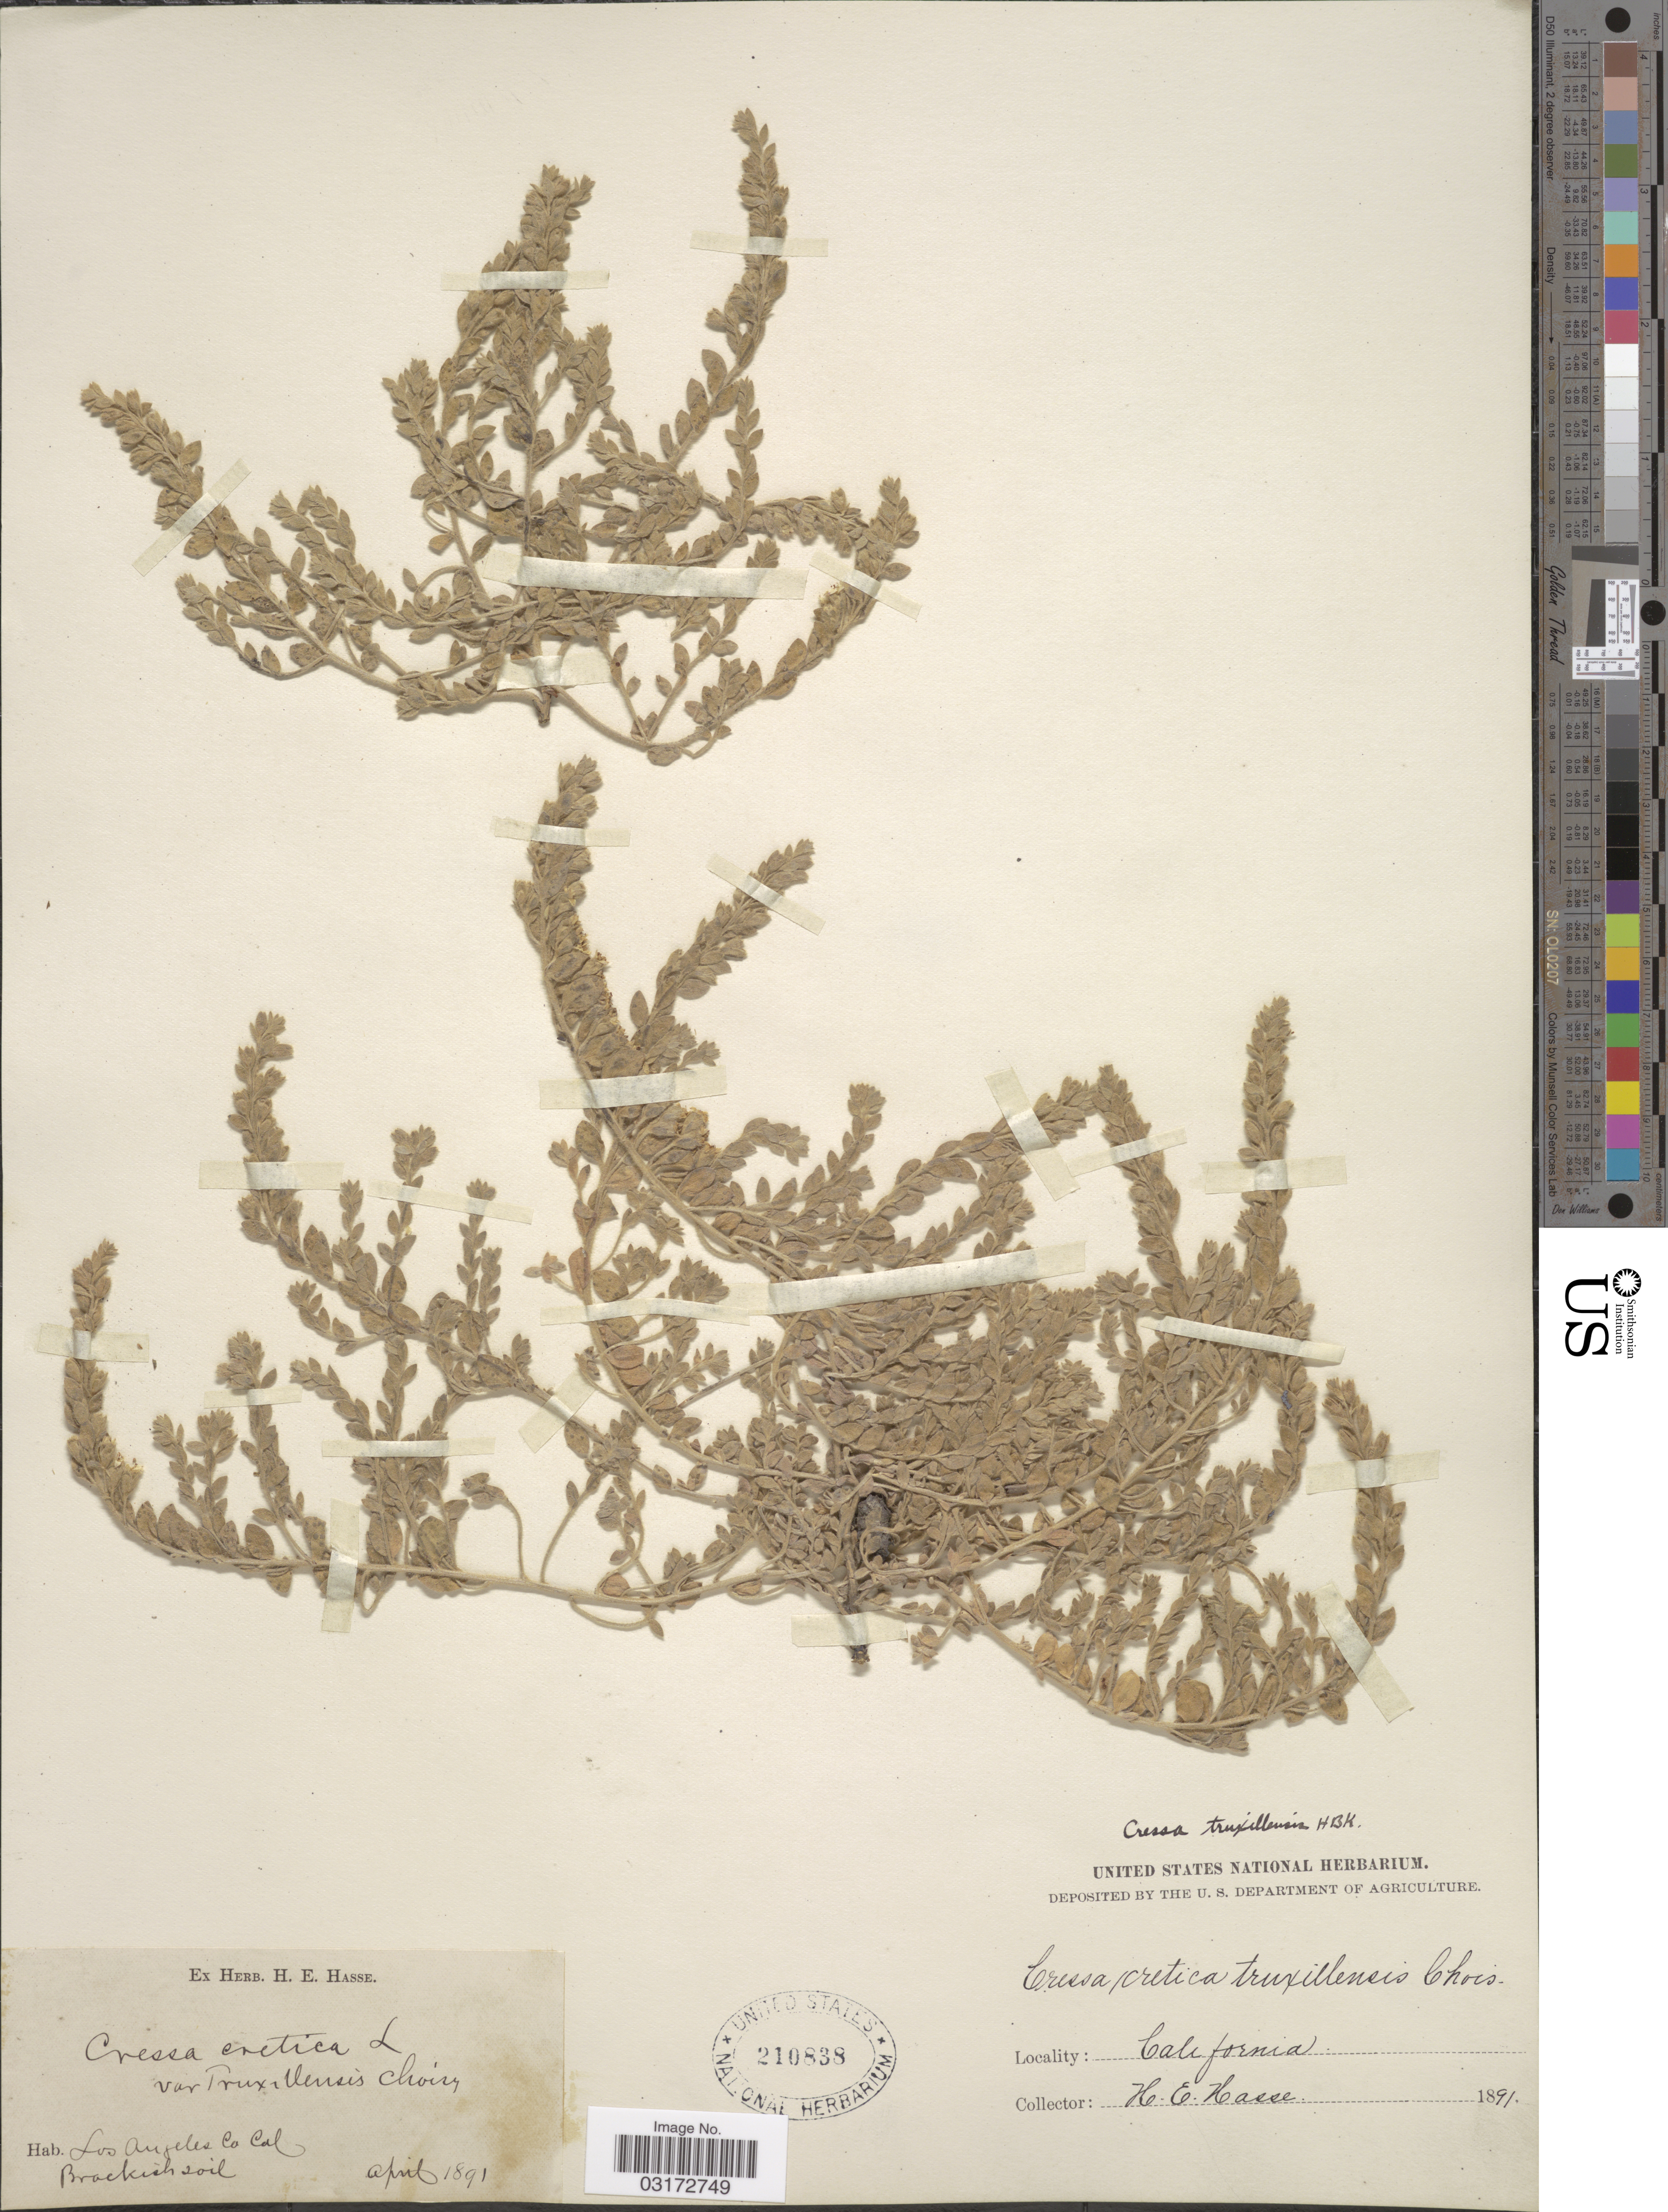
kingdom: Plantae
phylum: Tracheophyta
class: Magnoliopsida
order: Solanales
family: Convolvulaceae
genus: Cressa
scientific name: Cressa truxillensis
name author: Kunth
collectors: H. E. Hasse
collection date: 1891-04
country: United States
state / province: California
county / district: Los Angeles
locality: Los Angeles Co.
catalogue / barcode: US 210838